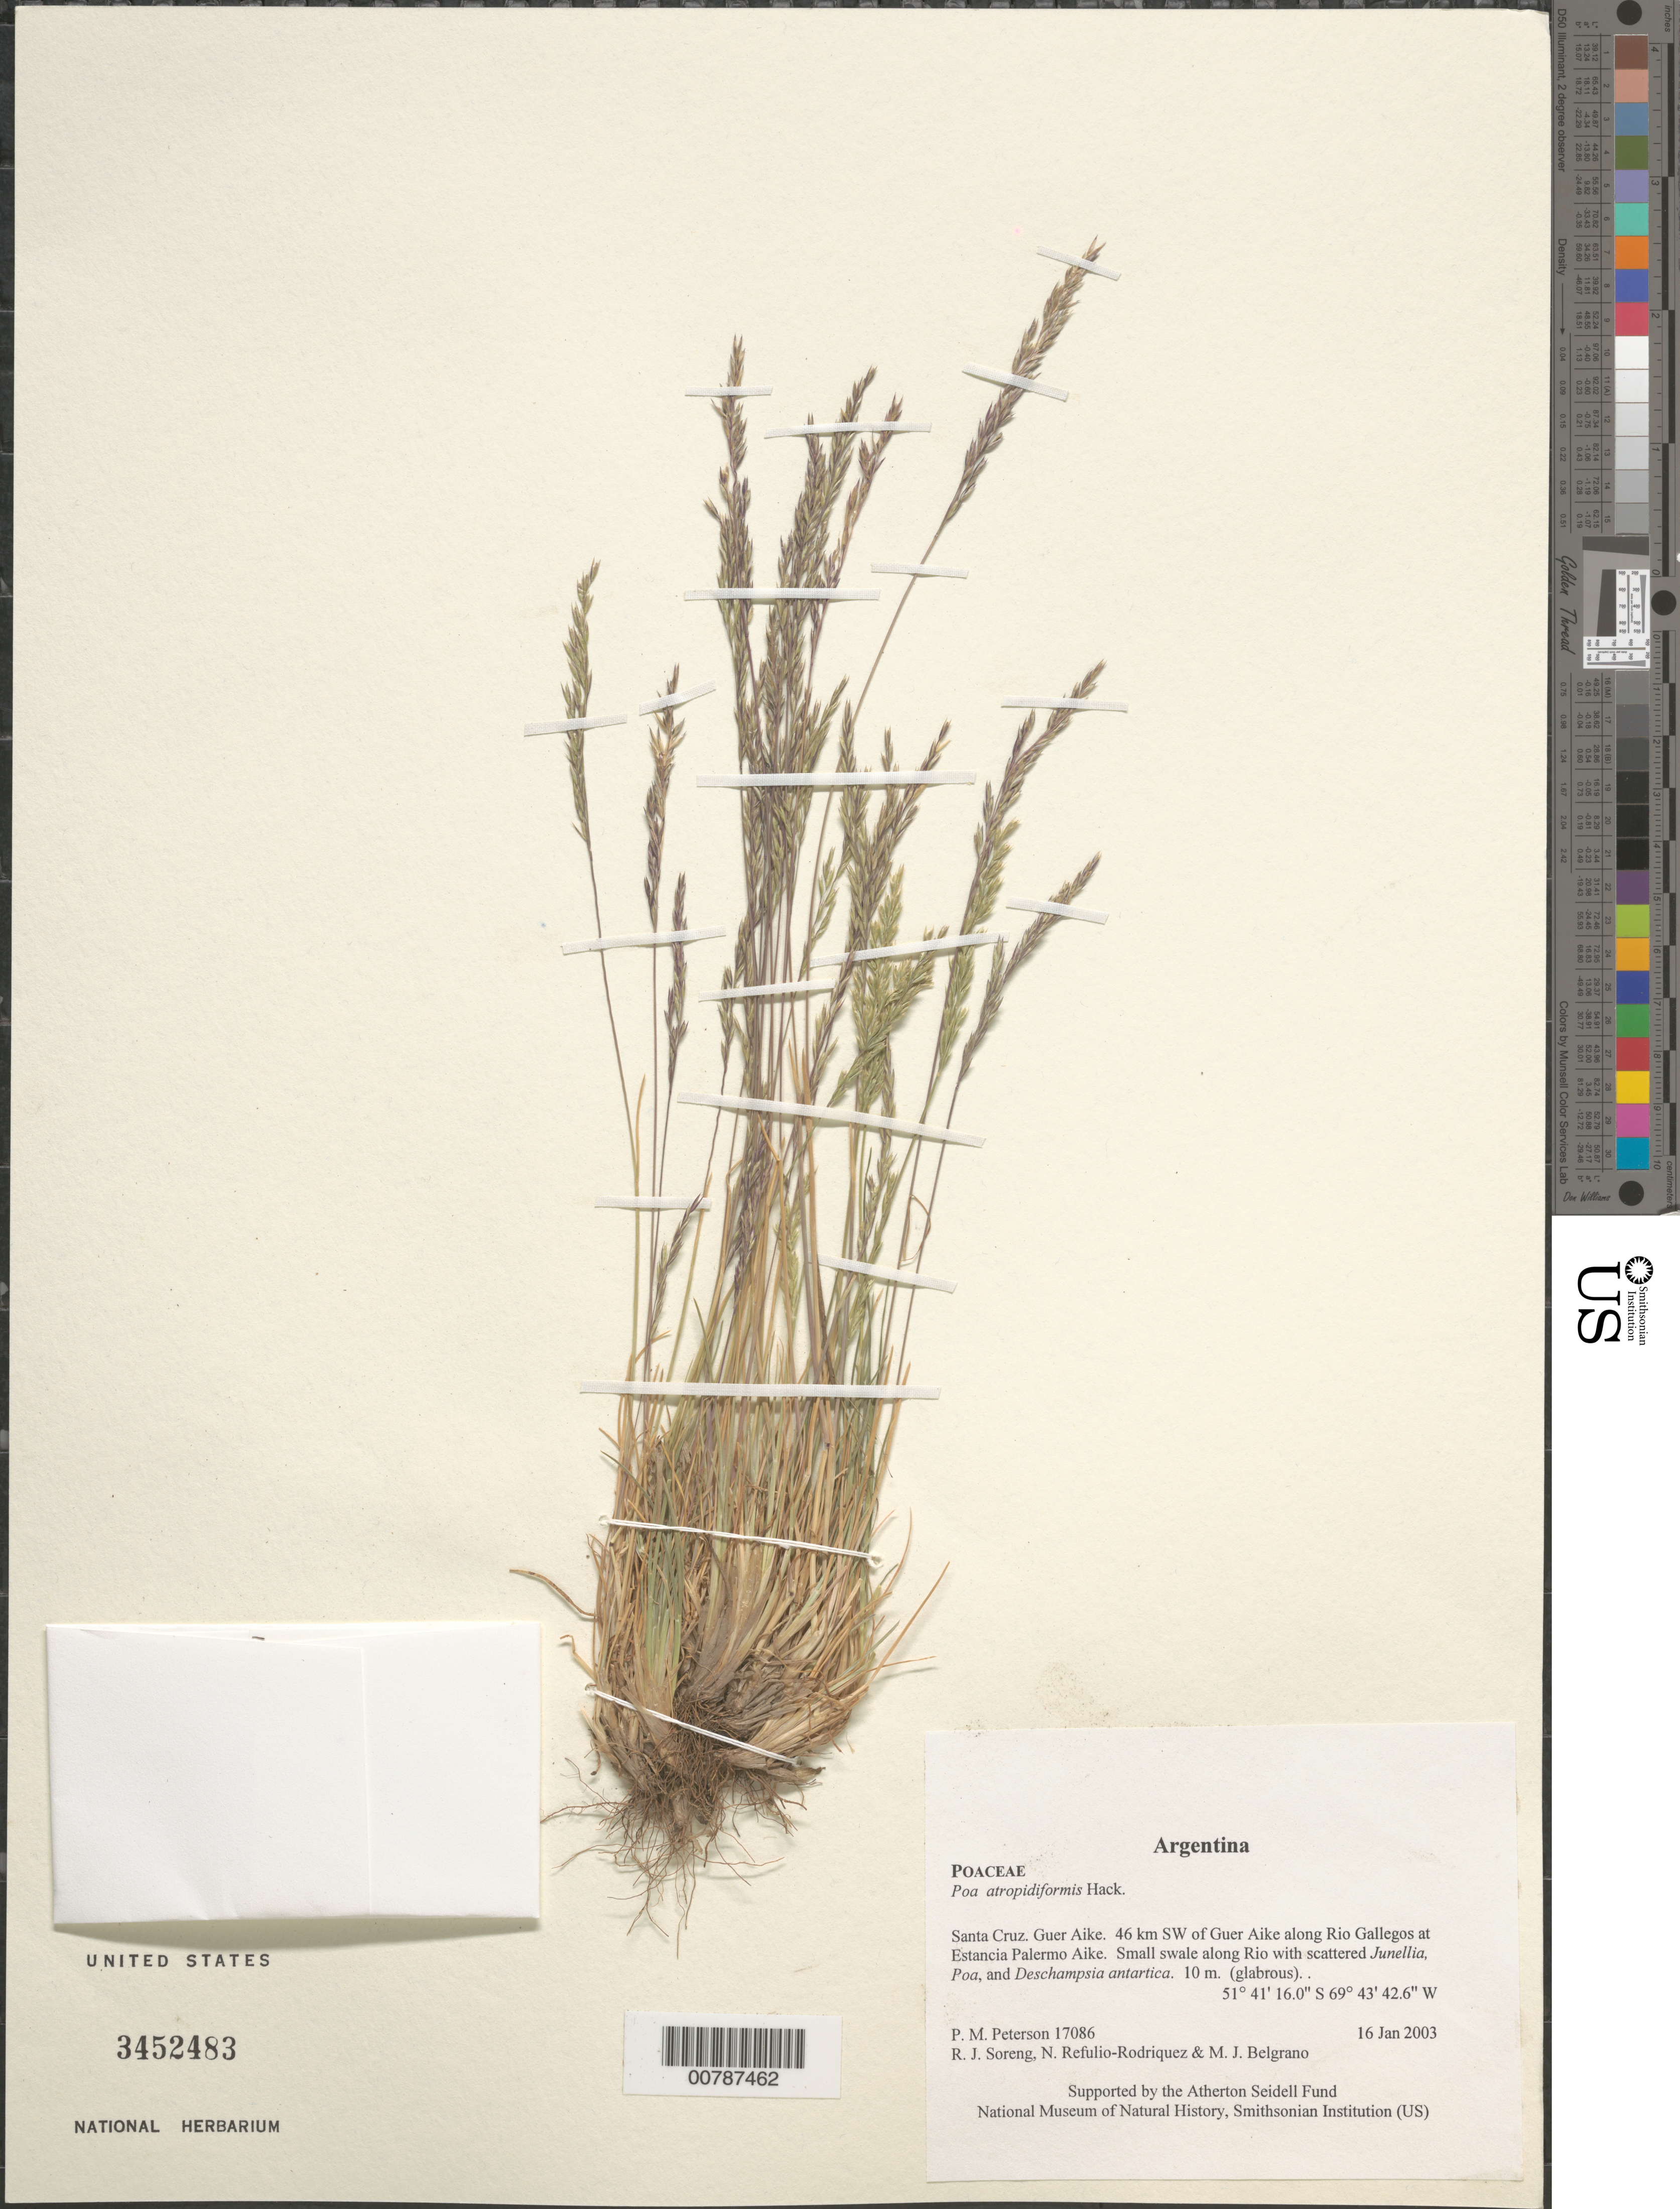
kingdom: Plantae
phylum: Tracheophyta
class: Liliopsida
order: Poales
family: Poaceae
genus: Poa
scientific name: Poa atropidiformis var. atropidiformis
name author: Hack.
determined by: Soreng, Robert J., Research Associate (BOT), Smithsonian Institution - National Museum of Natural History (UNITED STATES)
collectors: P. M. Peterson, R. J. Soreng, N. Refulio-Rodríguez & M. Belgrano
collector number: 17086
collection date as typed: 16 Jan 2003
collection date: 2003-01-16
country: Argentina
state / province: Santa Cruz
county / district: Guer Aike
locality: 46 km SW of Guer Aike along Rio Gallegos at Estancia Palermo Aike. Small swale along Rio with scattered Junellia, Poa, and Deschampsia antartica.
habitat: (glabrous)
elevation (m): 10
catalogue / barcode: US 3452483